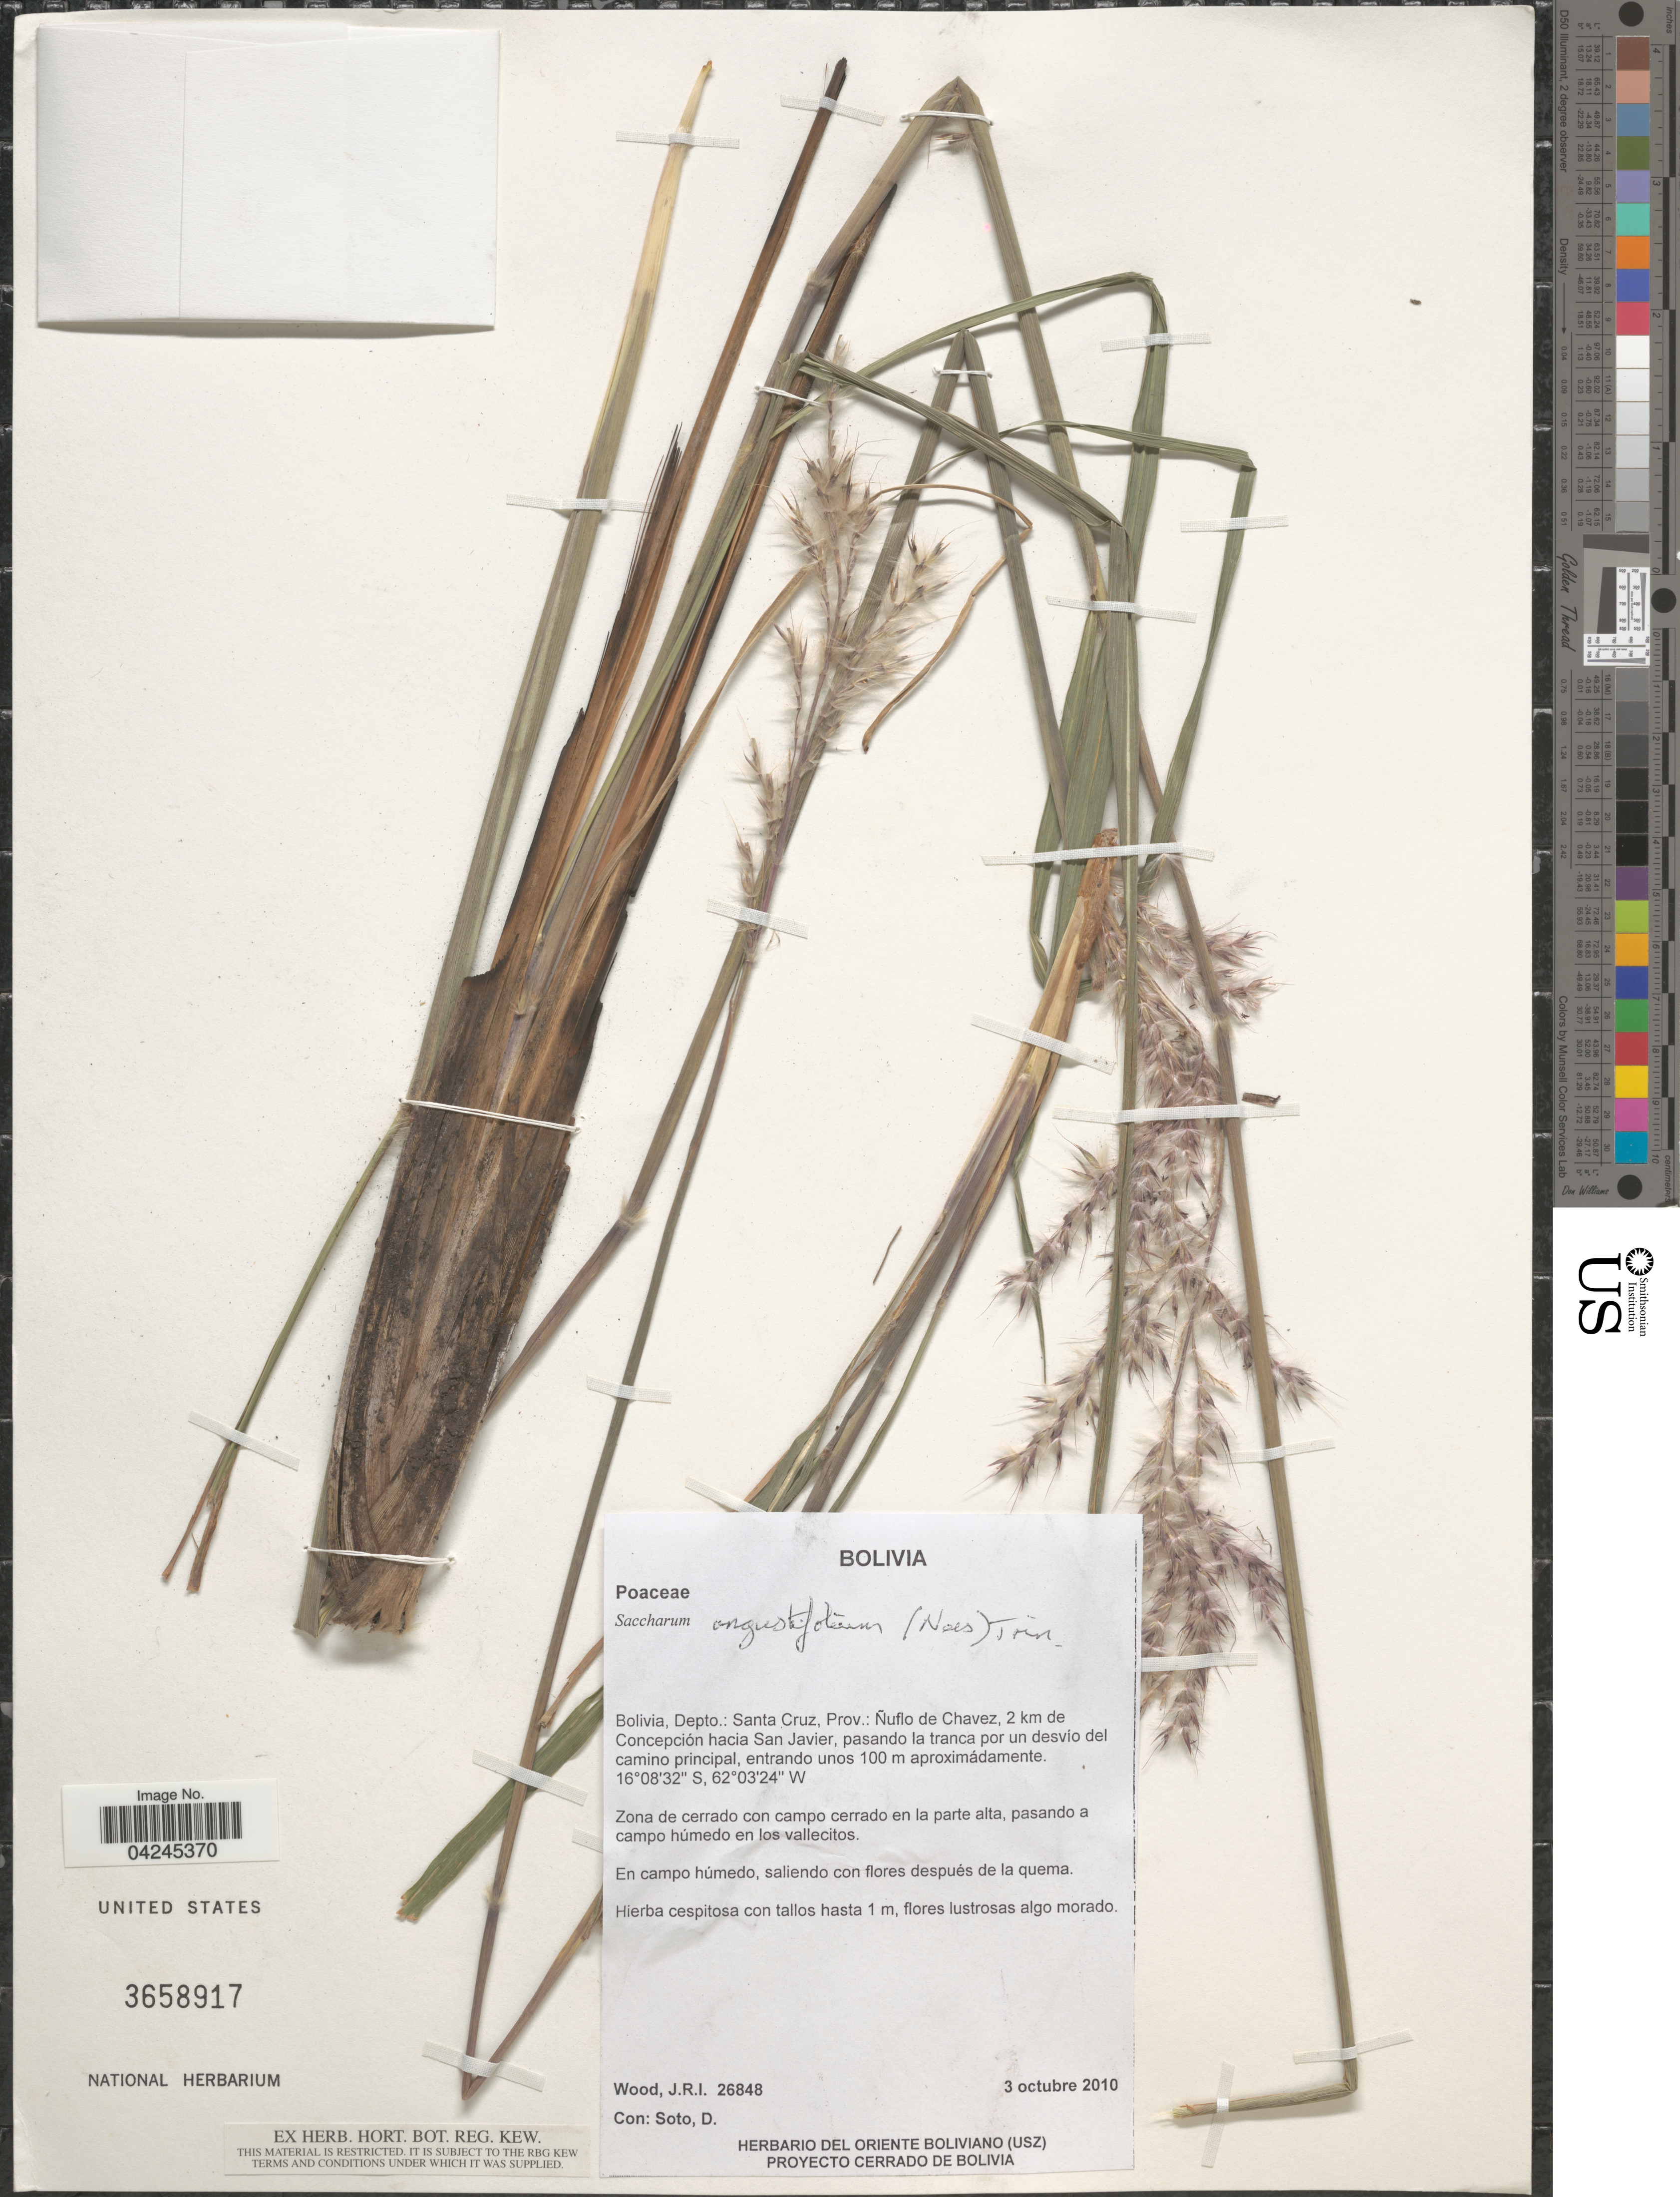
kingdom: Plantae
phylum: Tracheophyta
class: Liliopsida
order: Poales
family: Poaceae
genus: Erianthus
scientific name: Erianthus angustifolius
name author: Nees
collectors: J. R. I. Wood & D. Soto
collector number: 26848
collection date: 2010-10-03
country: Bolivia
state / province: Santa Cruz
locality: Depto.: Santa Cruz, Prov.: Ñuflo de Chavez, 2 km de Concepción hacia San Javier, pasando la tranca por un desvio del camino principal.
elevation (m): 100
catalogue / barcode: US 3658917